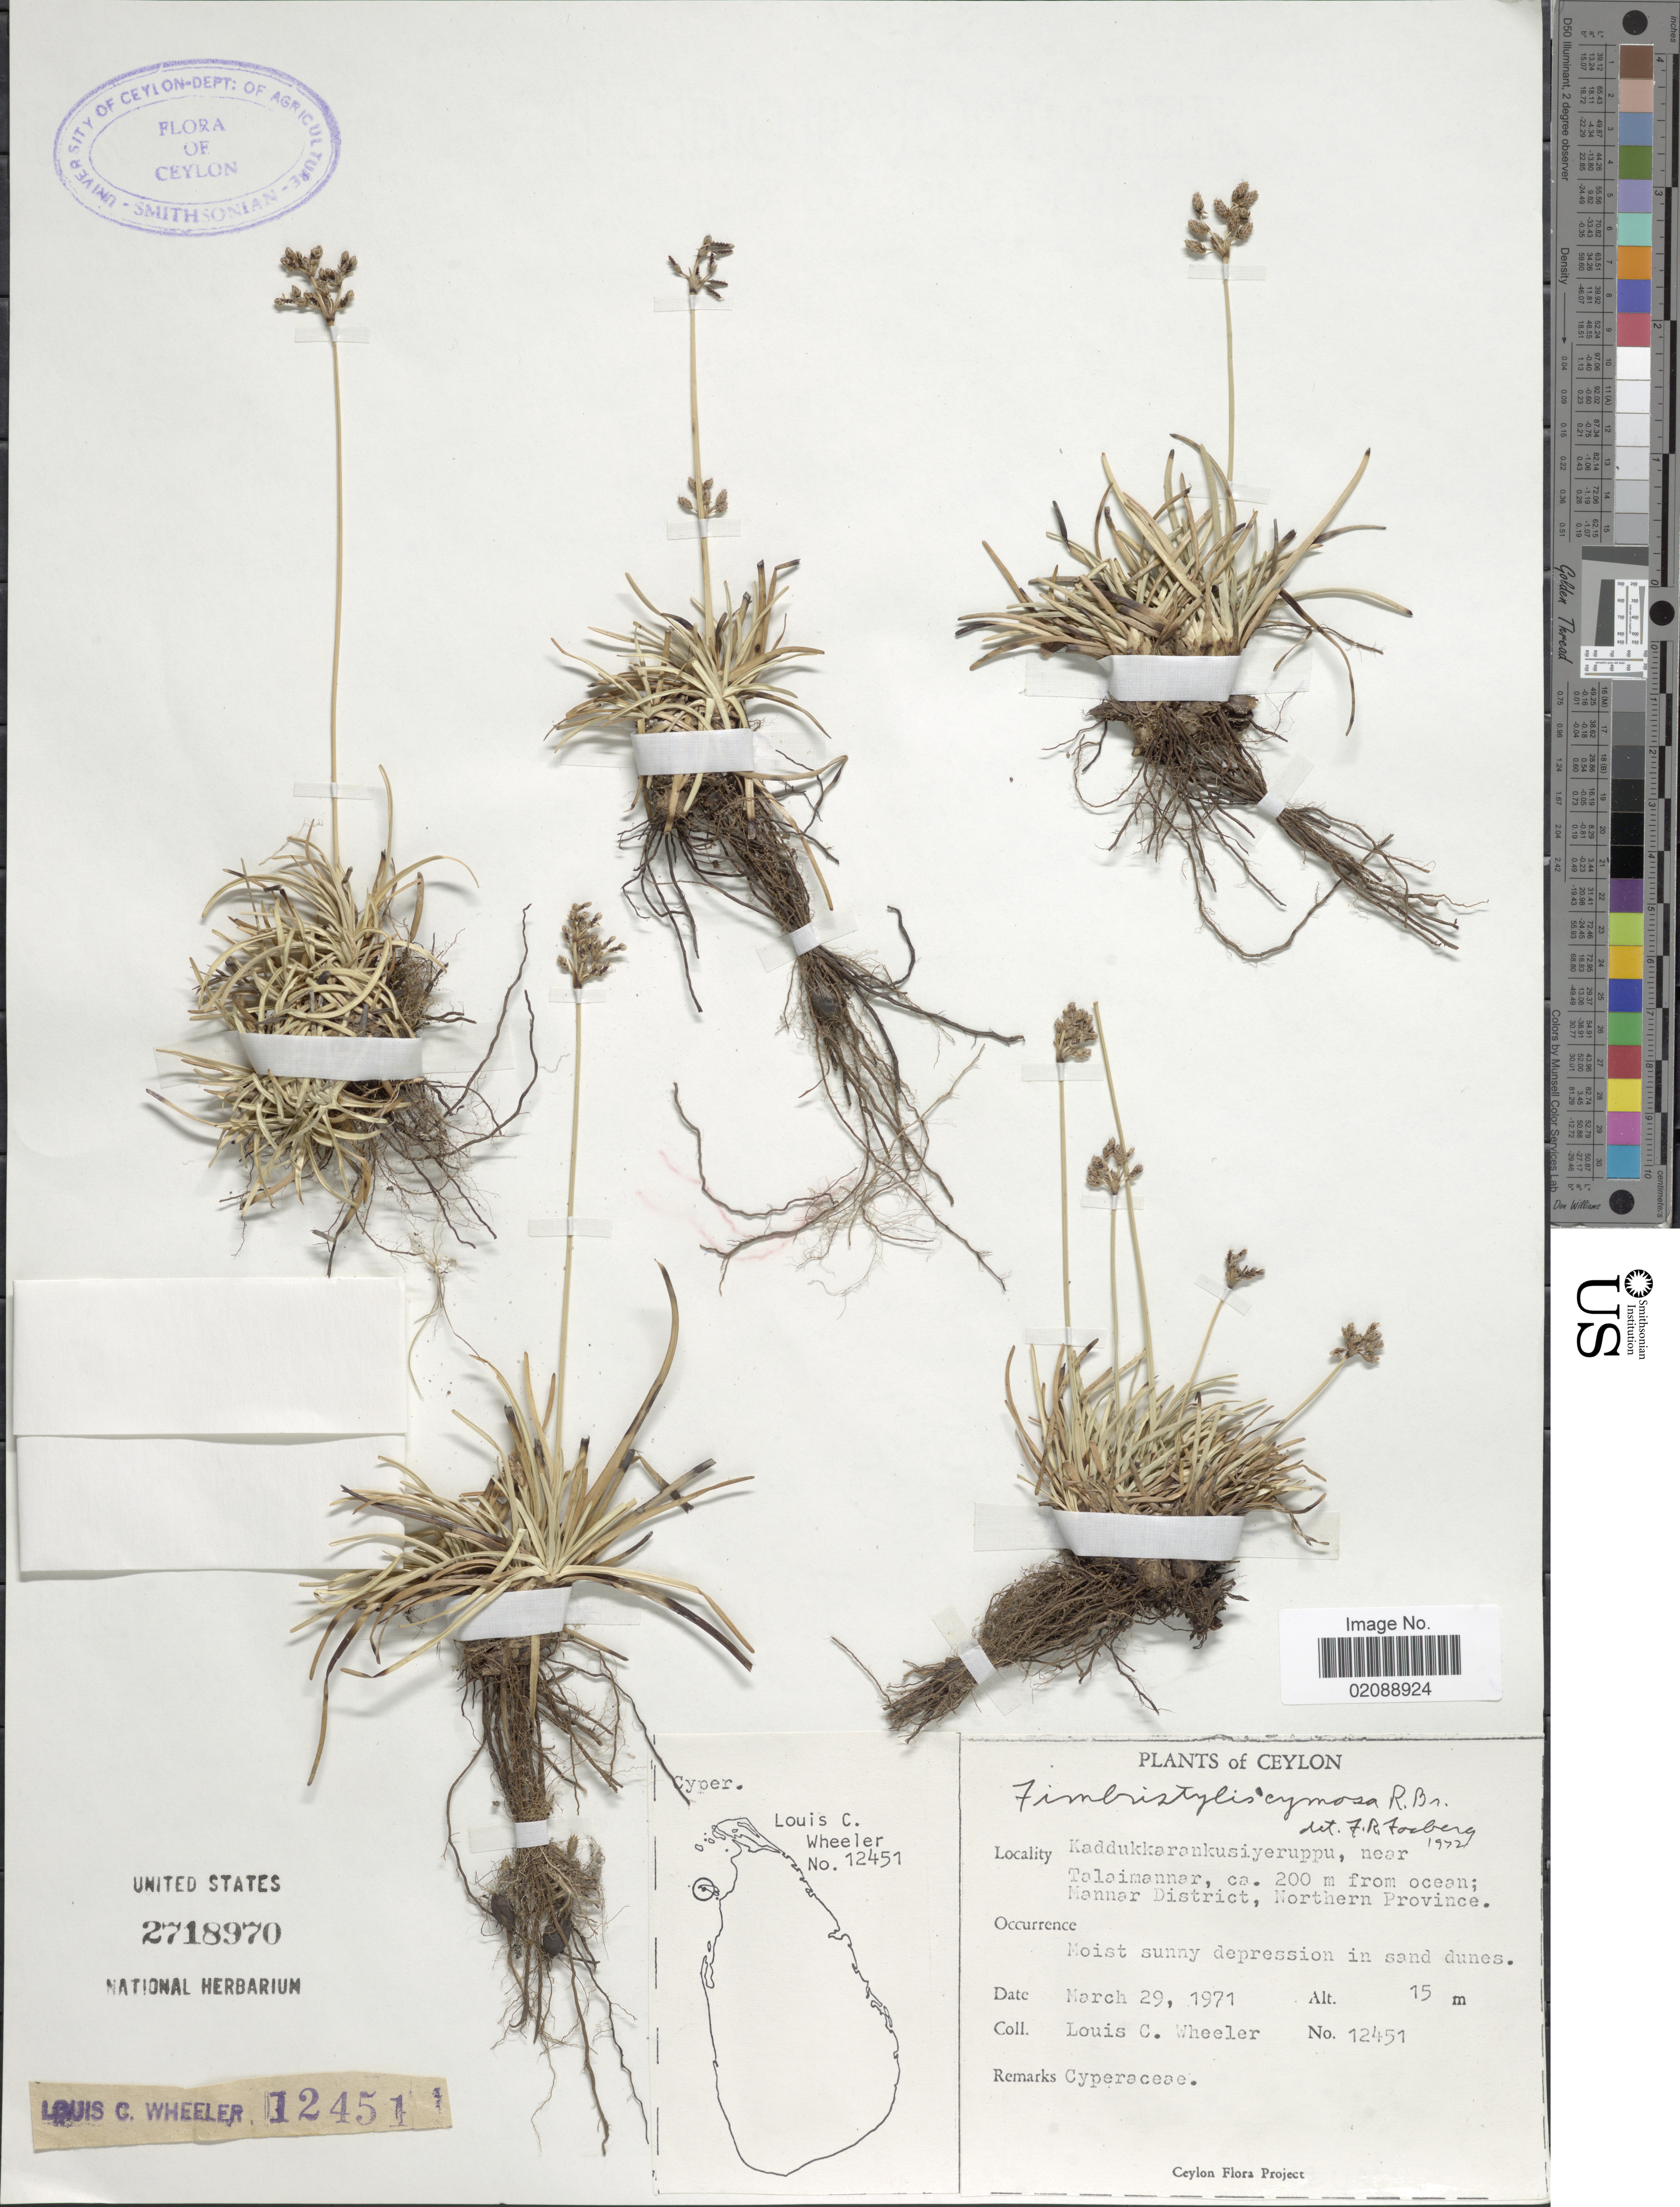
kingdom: Plantae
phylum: Tracheophyta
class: Liliopsida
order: Poales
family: Cyperaceae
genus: Fimbristylis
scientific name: Fimbristylis cymosa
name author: R. Br.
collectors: L. C. Wheeler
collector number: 12451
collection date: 1971-03-29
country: Sri Lanka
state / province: Northern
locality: Kadukkarankusiyeruppu, near Talaimannar, ca. 200 m from ocean; Mannar District, moist sunny depression in sand dunes.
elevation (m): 15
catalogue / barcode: US 2718970